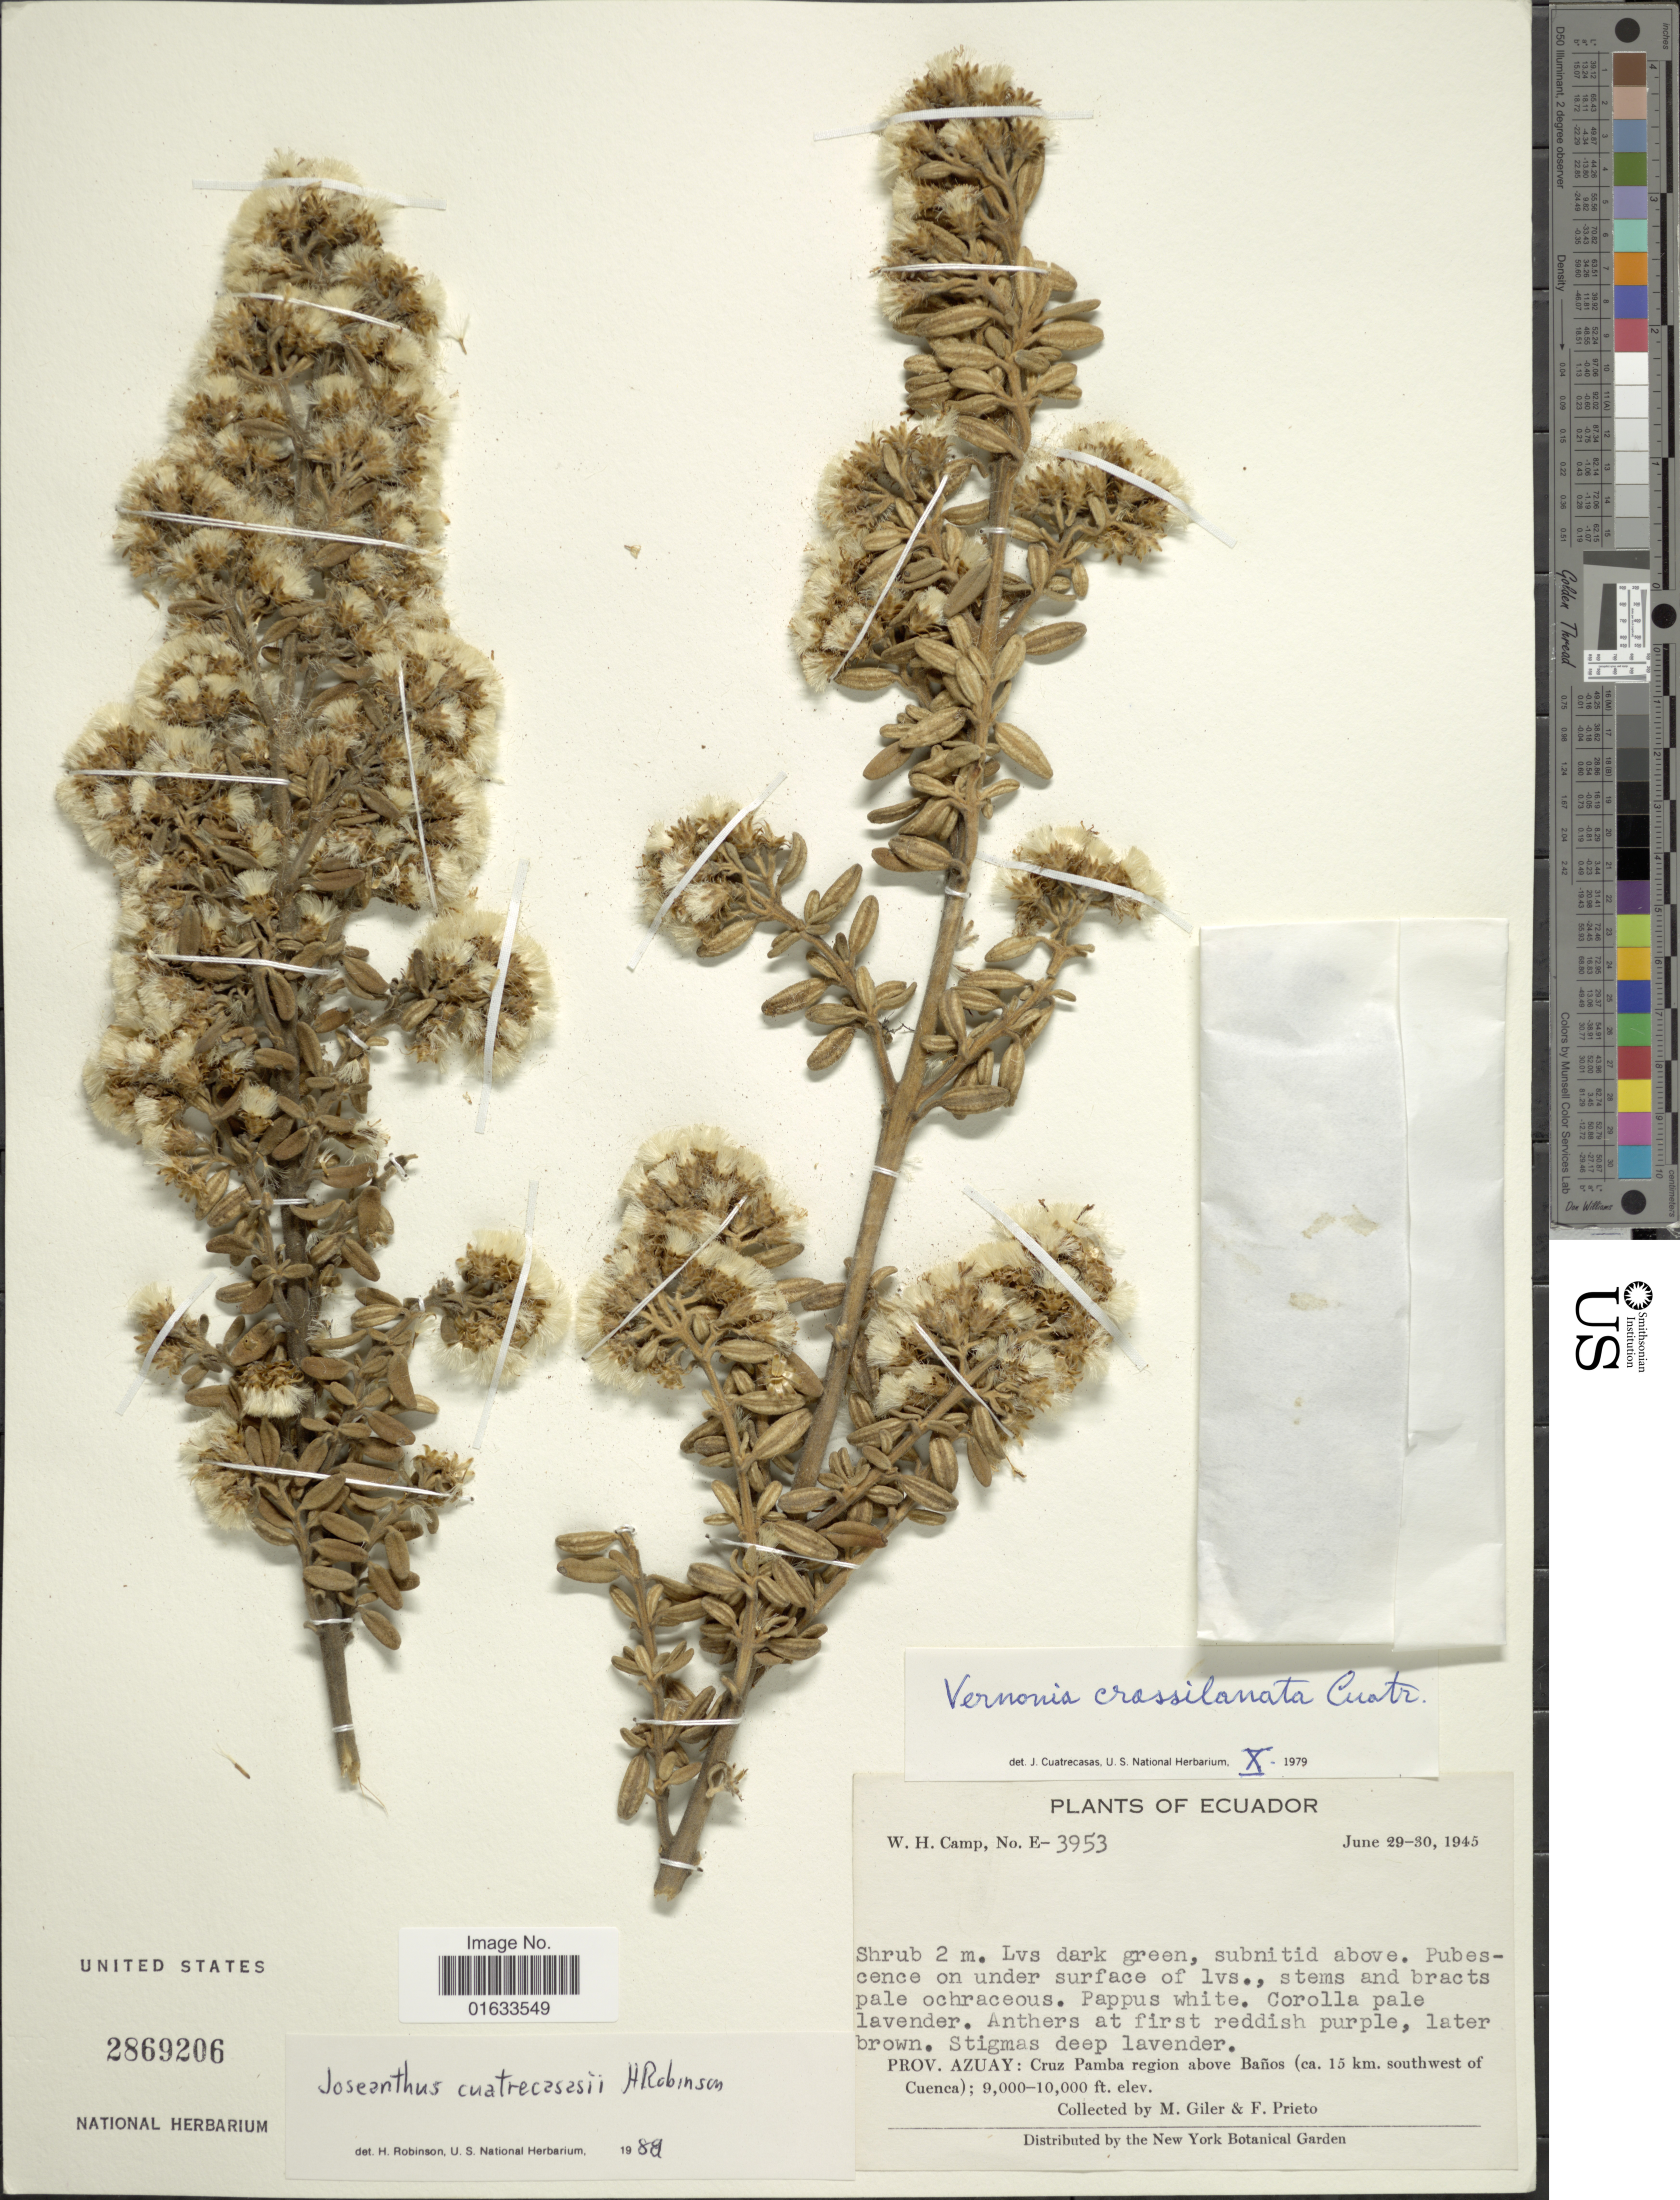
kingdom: Plantae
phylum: Tracheophyta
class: Magnoliopsida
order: Asterales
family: Asteraceae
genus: Joseanthus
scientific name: Joseanthus cuatrecasasii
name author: H. Rob.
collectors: M. Gíler, F. Prieto & W. H. Camp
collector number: E-3953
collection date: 1945-06-29/1945-06-30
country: Ecuador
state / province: Azuay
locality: Prov. Azuay: Cruz Pamba region above Baños (ca. 15 km. southwest of Cuenca).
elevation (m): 2743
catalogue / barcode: US 2869206